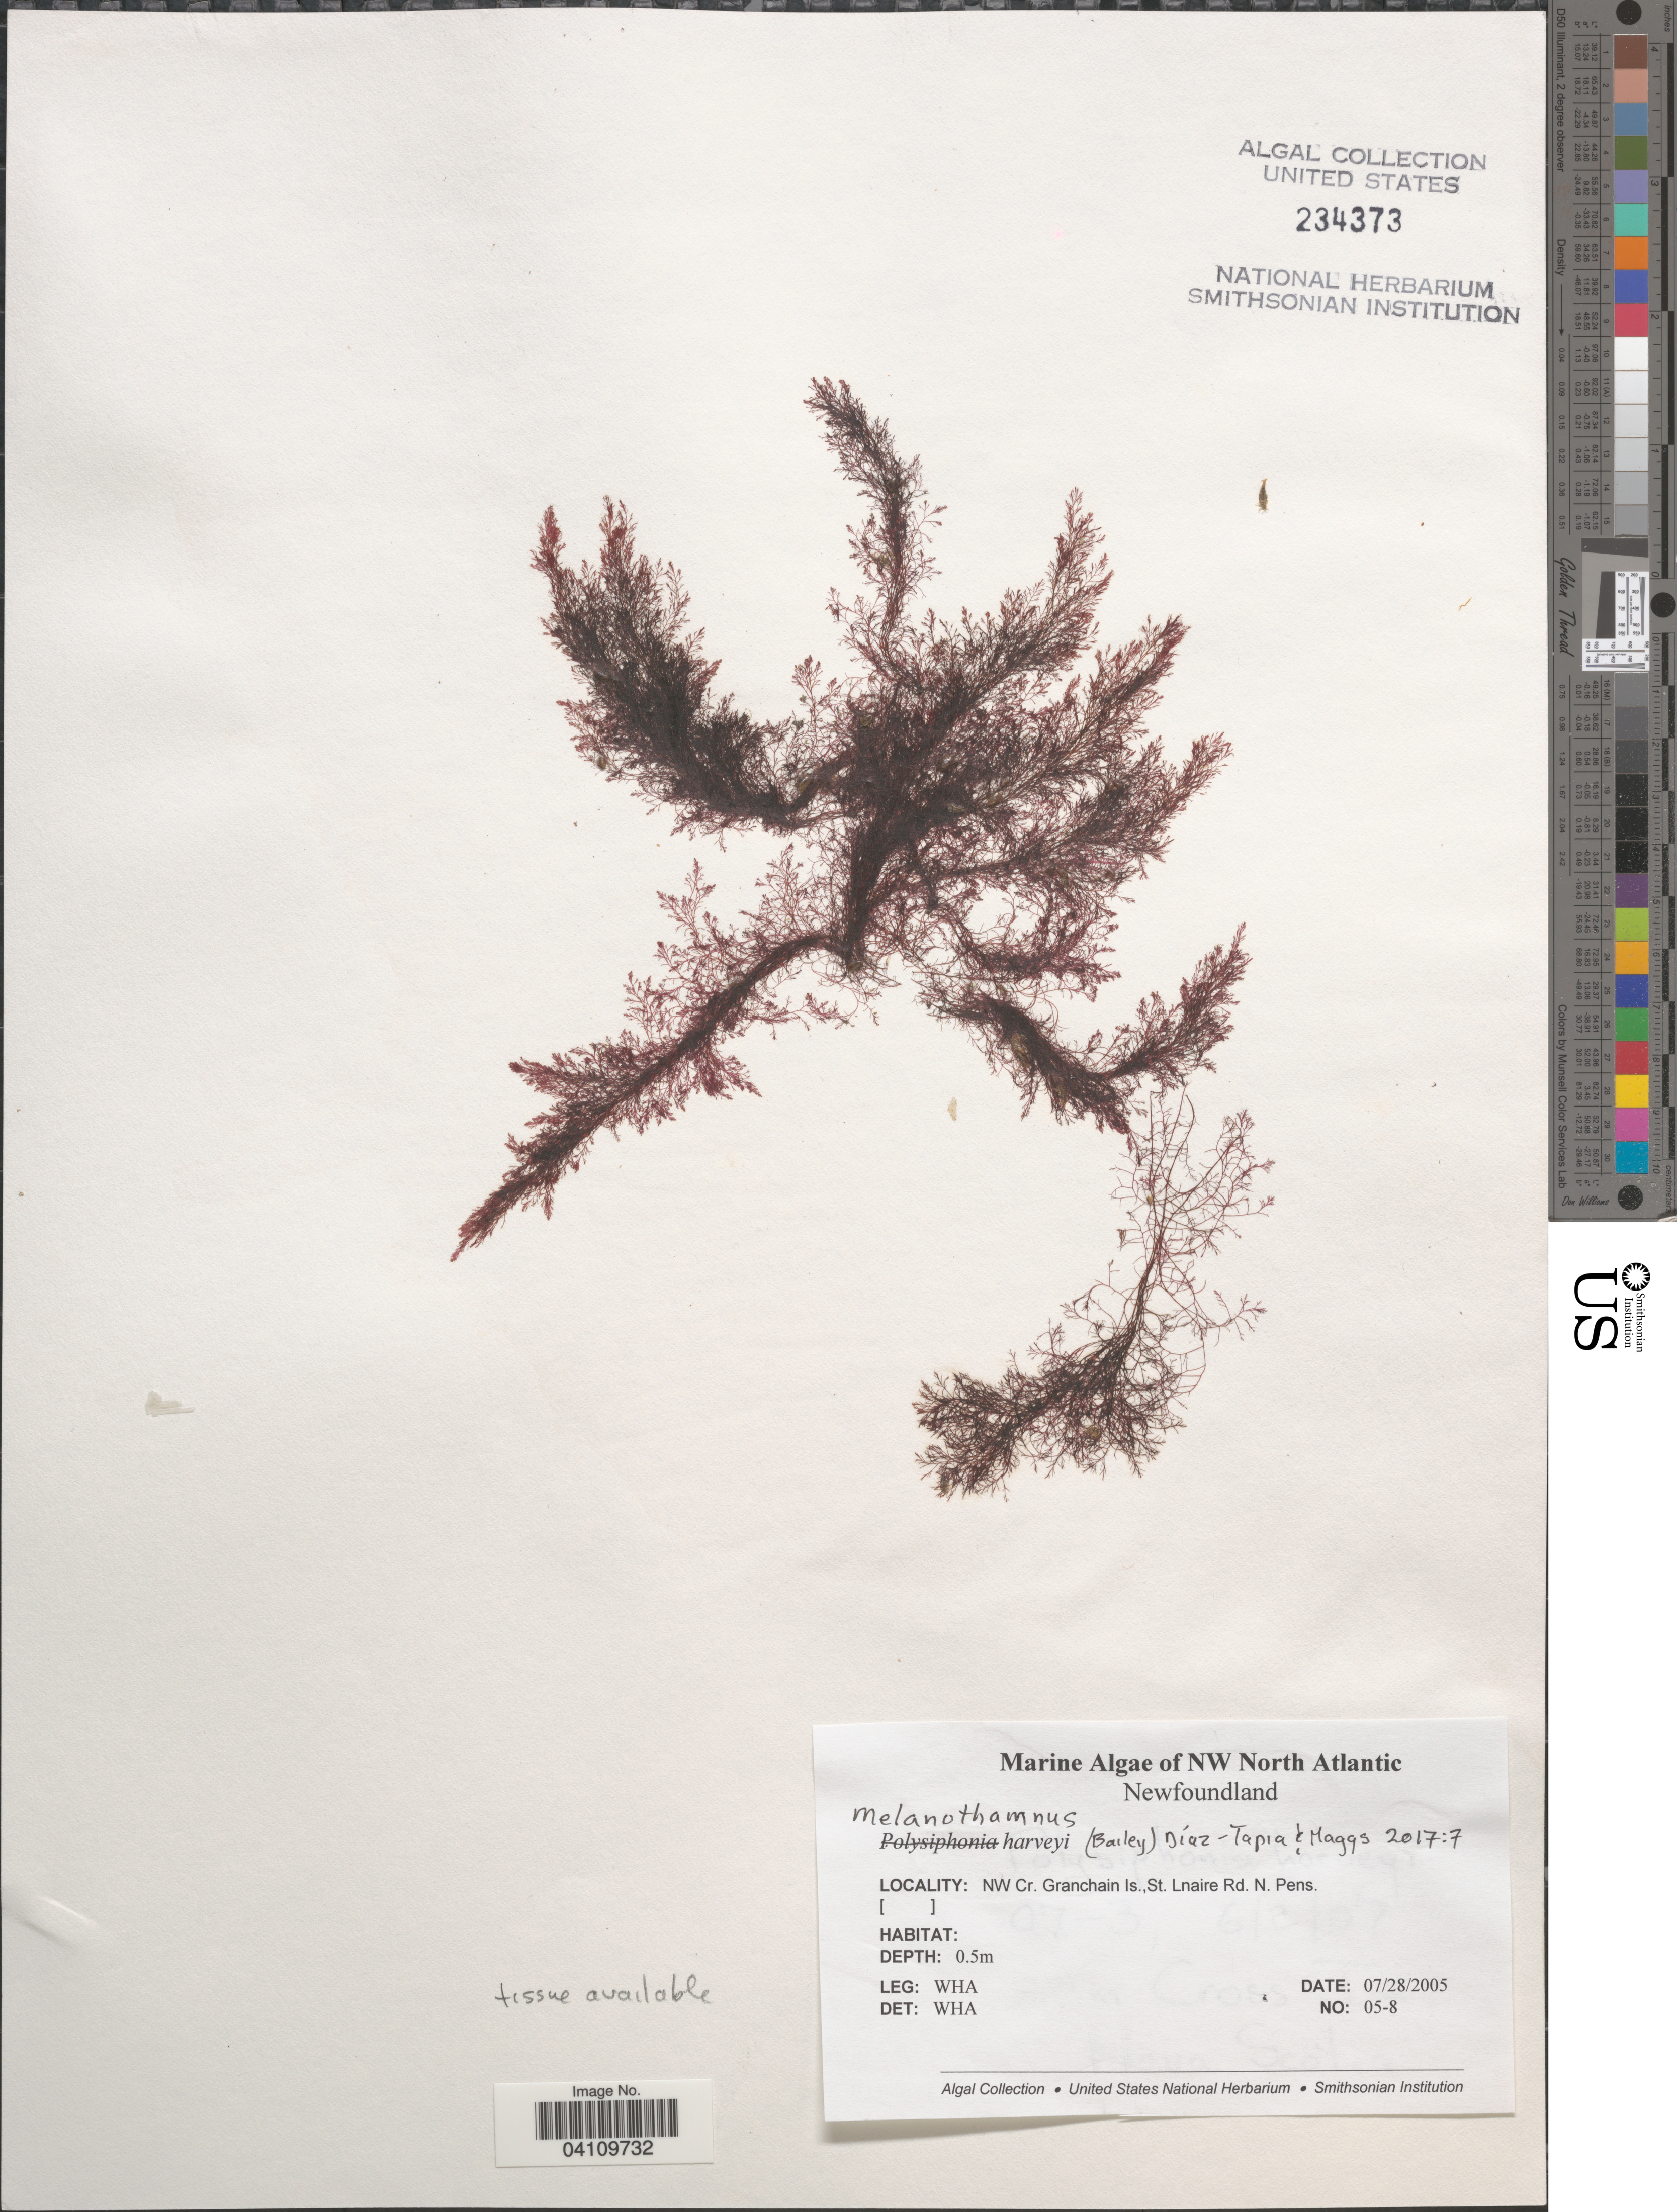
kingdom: Plantae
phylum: Rhodophyta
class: Florideophyceae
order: Ceramiales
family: Rhodomelaceae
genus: Melanothamnus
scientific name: Melanothamnus harveyi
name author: (Bailey) Diaz-Tapia & C.A. Maggs in Diaz-Tapia et al.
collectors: W. H. Adey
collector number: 05-8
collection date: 2005-07-28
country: Canada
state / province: Newfoundland and Labrador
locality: NW North Atlantic. NW Cr. Granchain Is., St. Lnaire Rd. N. Pens.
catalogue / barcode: US 234373